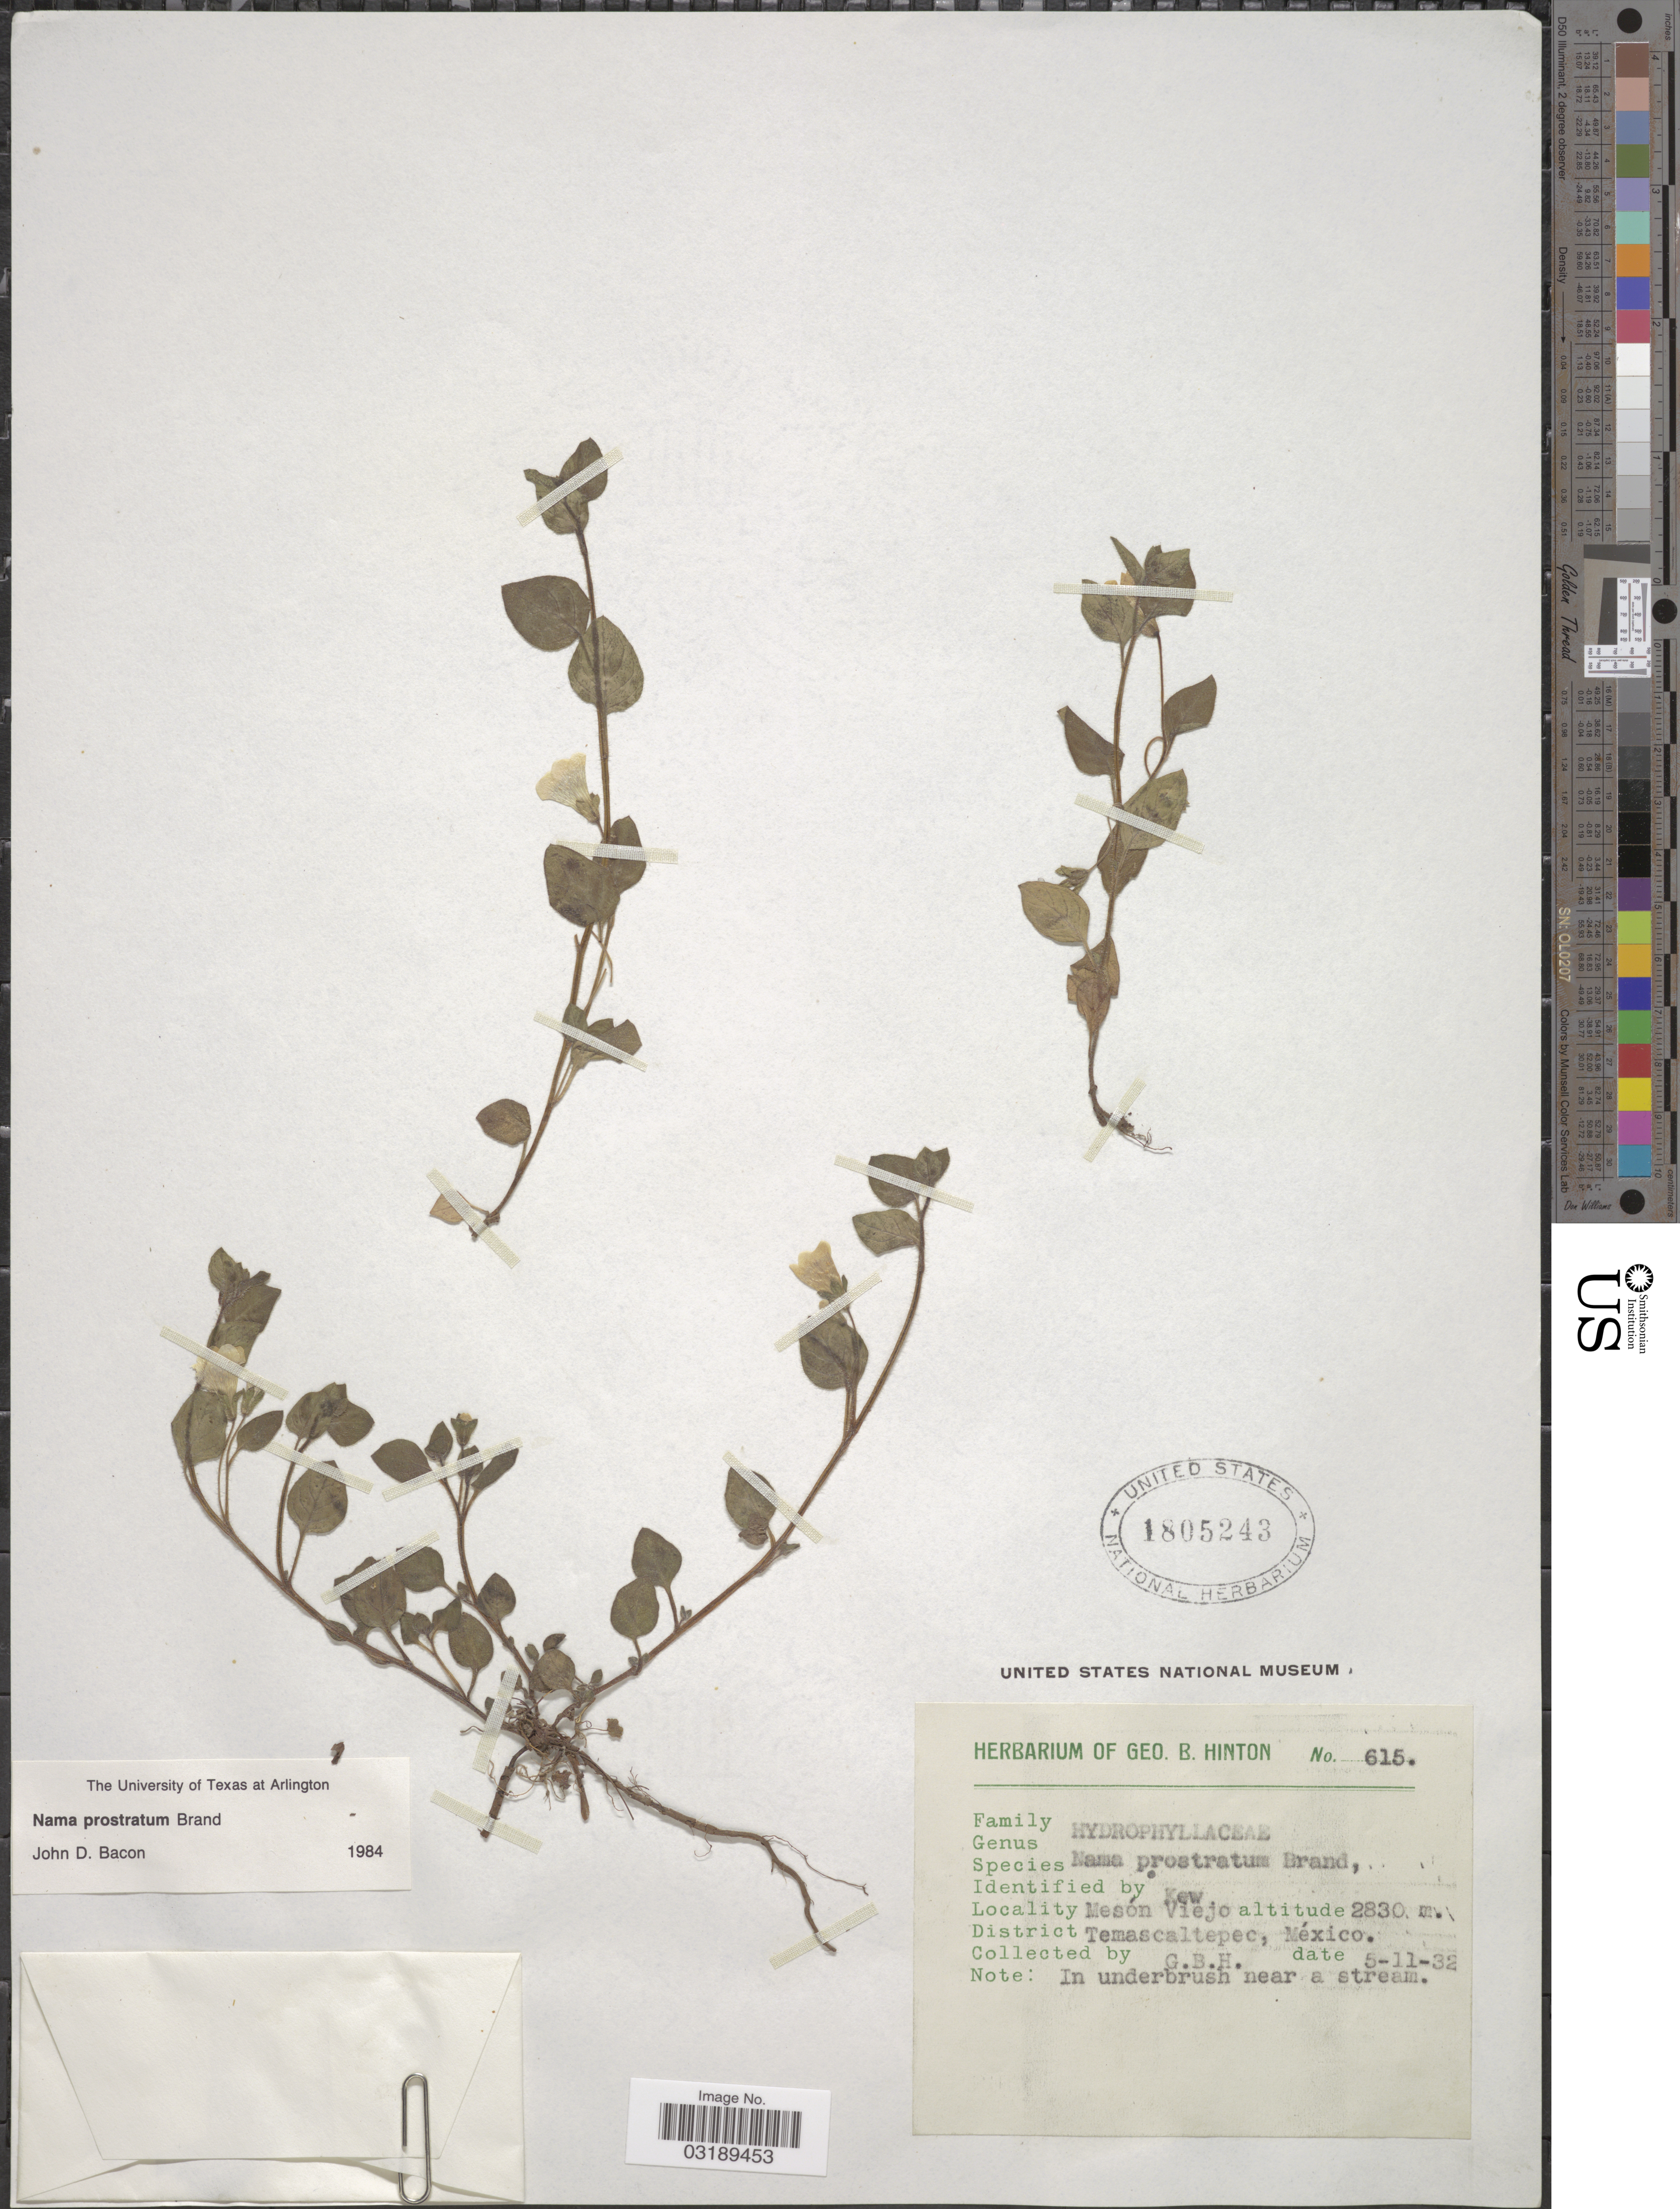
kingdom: Plantae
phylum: Tracheophyta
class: Magnoliopsida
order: Boraginales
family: Namaceae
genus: Nama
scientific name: Nama prostrata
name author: Brand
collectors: G. B. Hinton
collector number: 615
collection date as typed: Transcribed d/m/y: 5/11/32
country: Mexico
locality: Mesón Viejo, District Temascaltepec, México.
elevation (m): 2830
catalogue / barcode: US 1805243